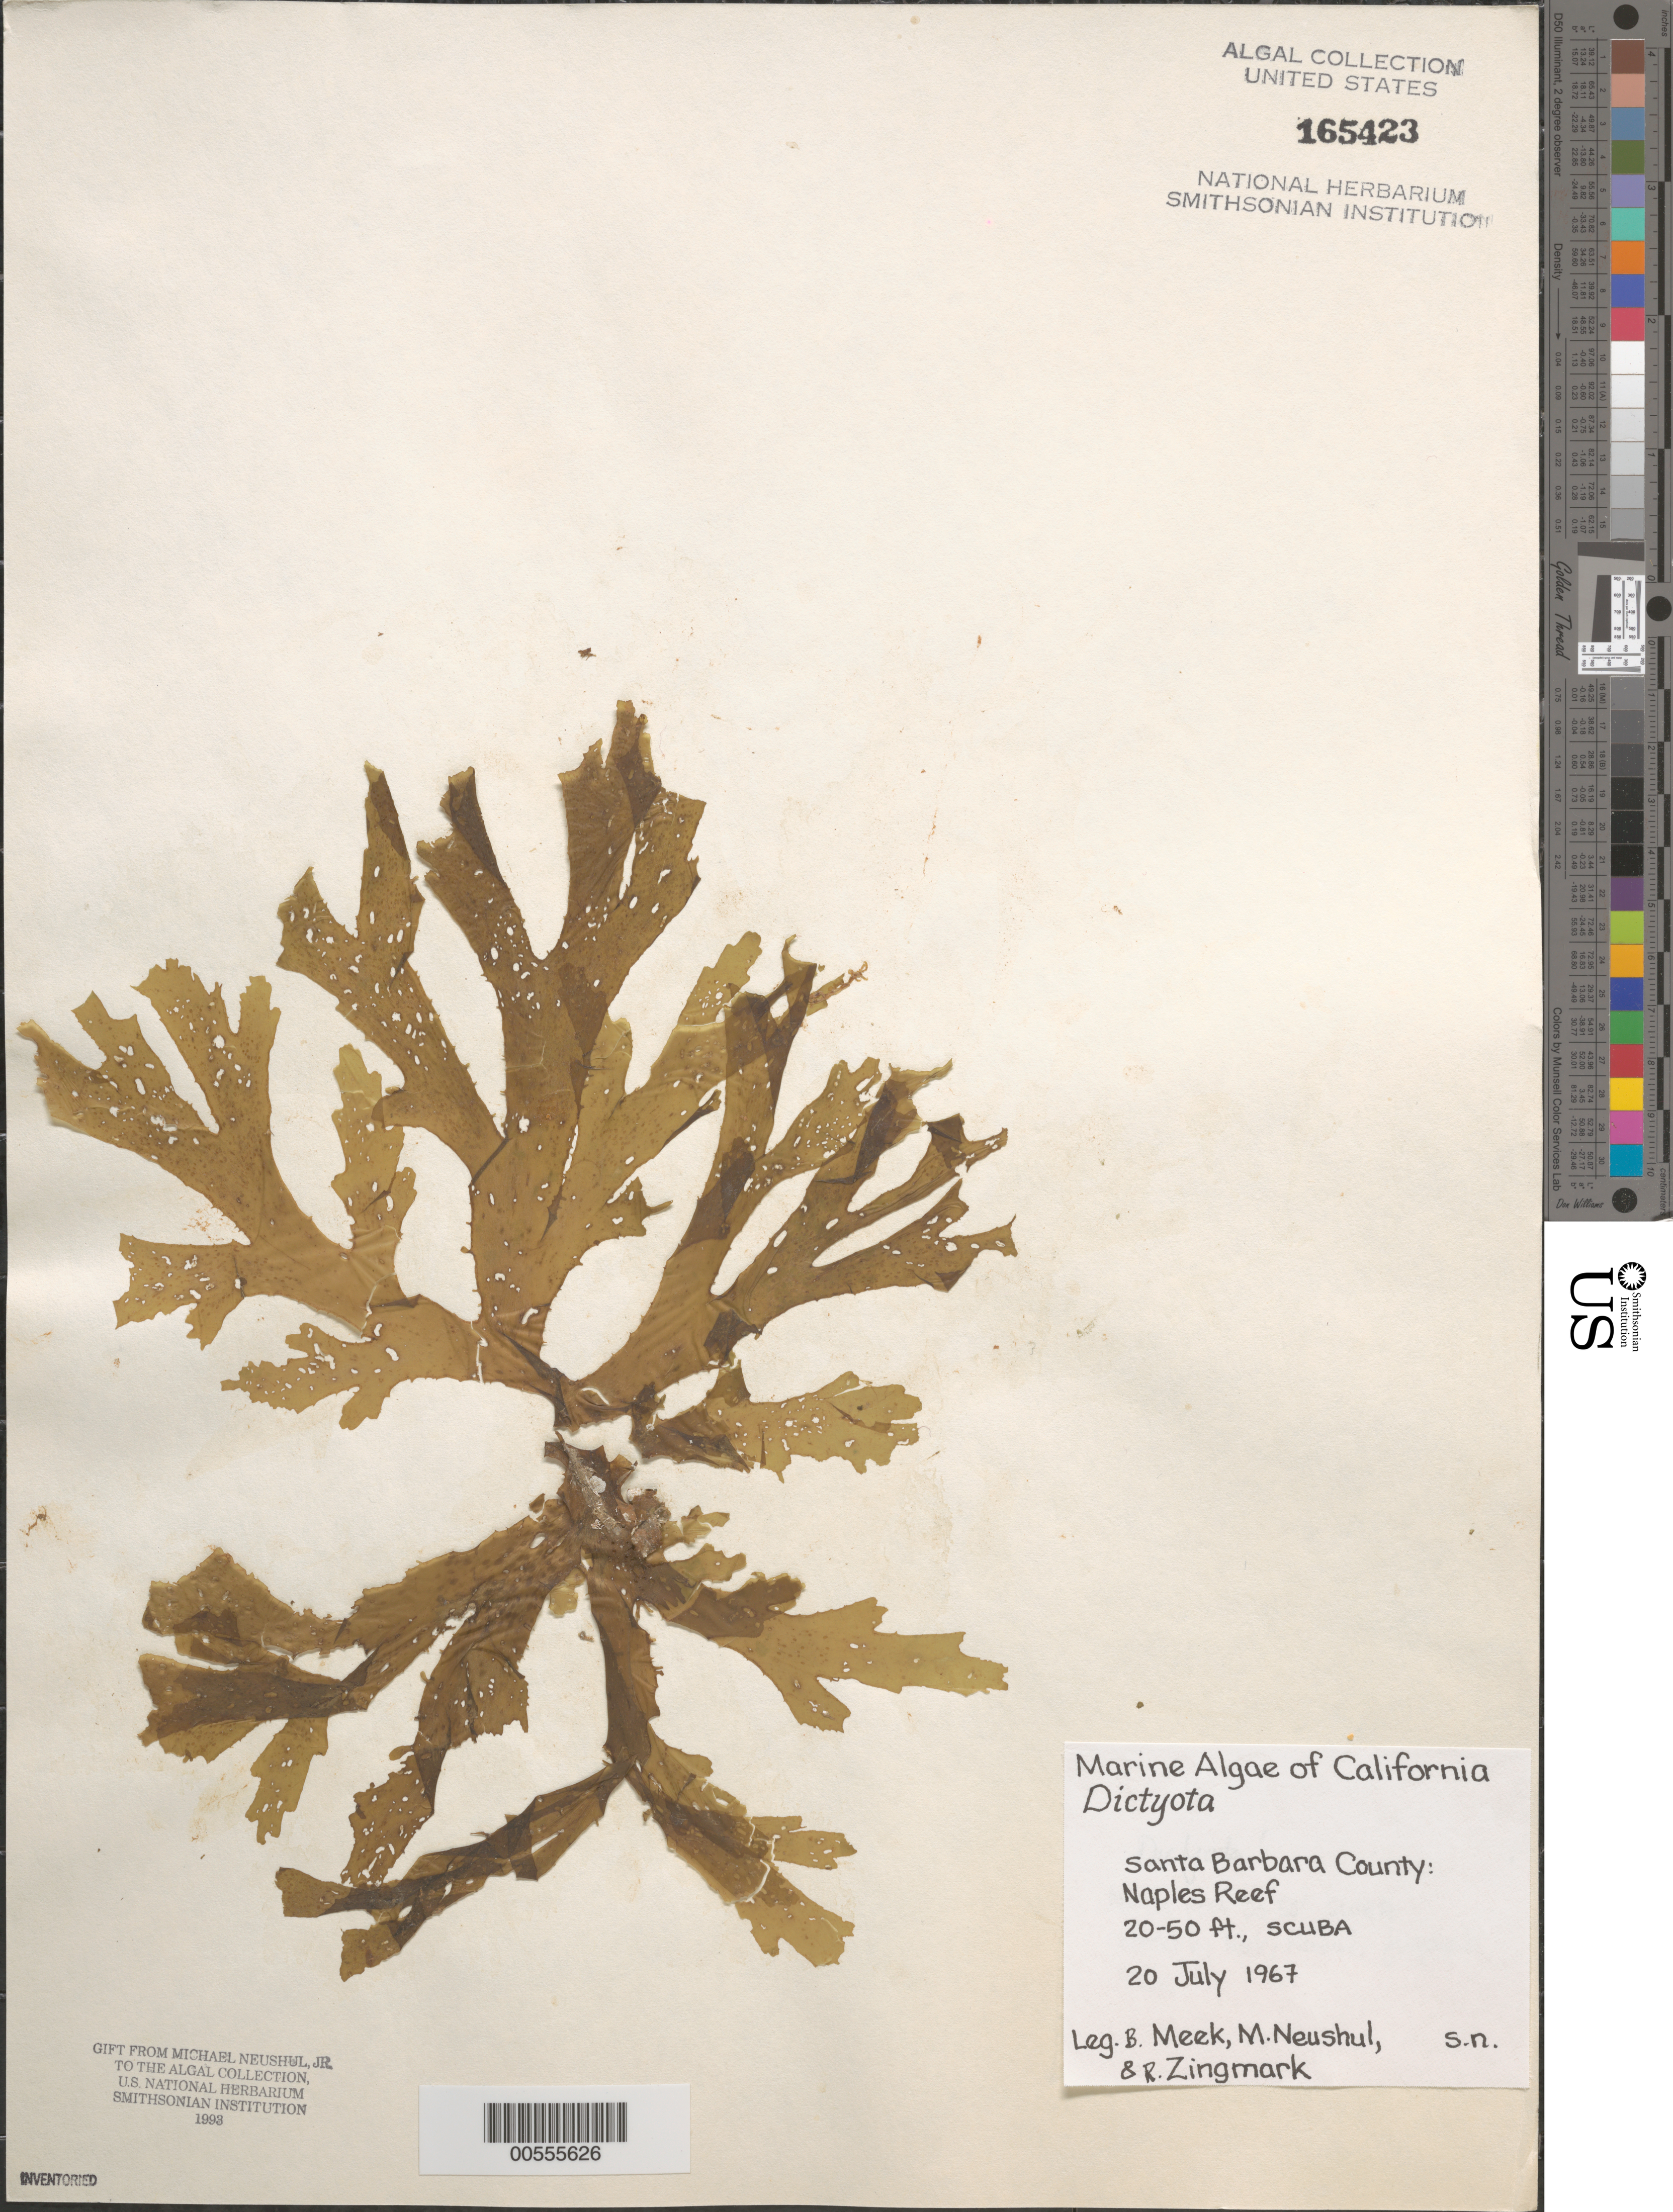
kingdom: Chromista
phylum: Ochrophyta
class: Phaeophyceae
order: Dictyotales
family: Dictyotaceae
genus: Dictyota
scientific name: Dictyota sp.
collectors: B. Meek, M. Neushul & R. Zingmark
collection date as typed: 20 Jul 1967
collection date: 1967-07-20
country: United States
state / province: California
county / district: Santa Barbara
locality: Naples Reef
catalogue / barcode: US 165423